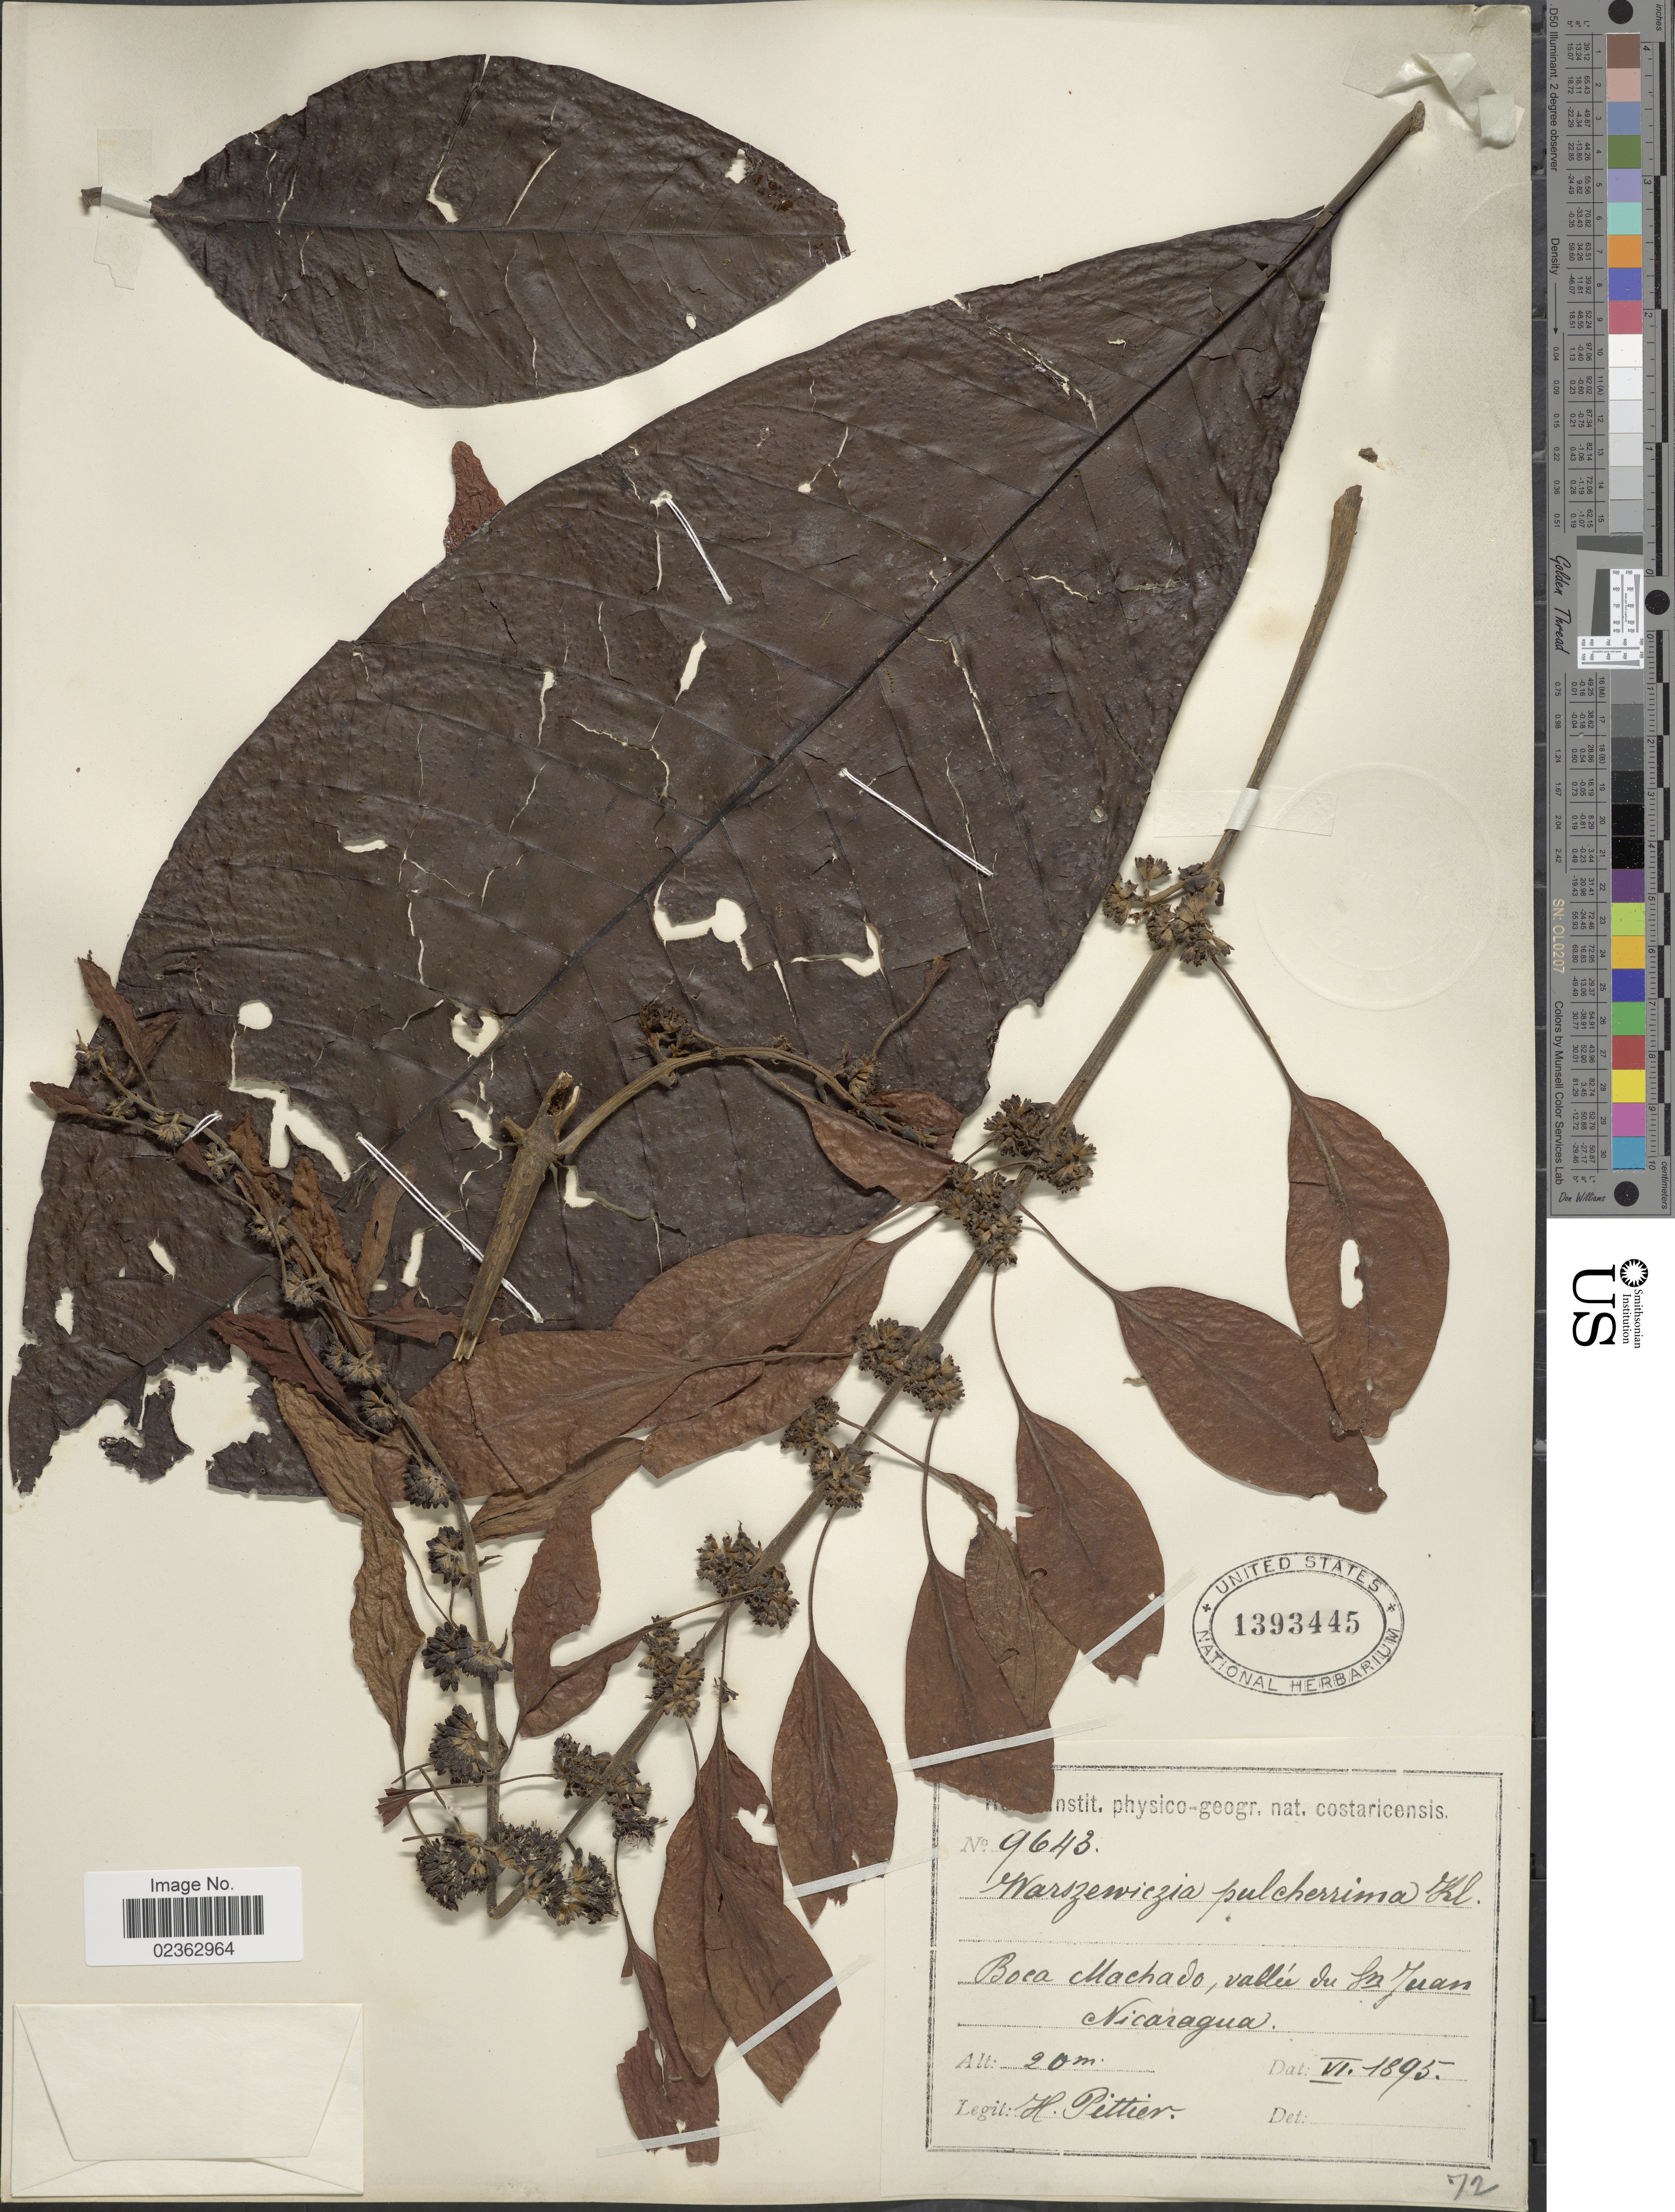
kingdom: Plantae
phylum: Tracheophyta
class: Magnoliopsida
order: Gentianales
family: Rubiaceae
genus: Warszewiczia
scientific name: Warszewiczia coccinea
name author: (Vahl) Klotzsch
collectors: H. Pitier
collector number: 9643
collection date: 1895-06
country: Costa Rica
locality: Boca Machado, vallee de Sn Juan Nicaragua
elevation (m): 20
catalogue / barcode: US 1393445